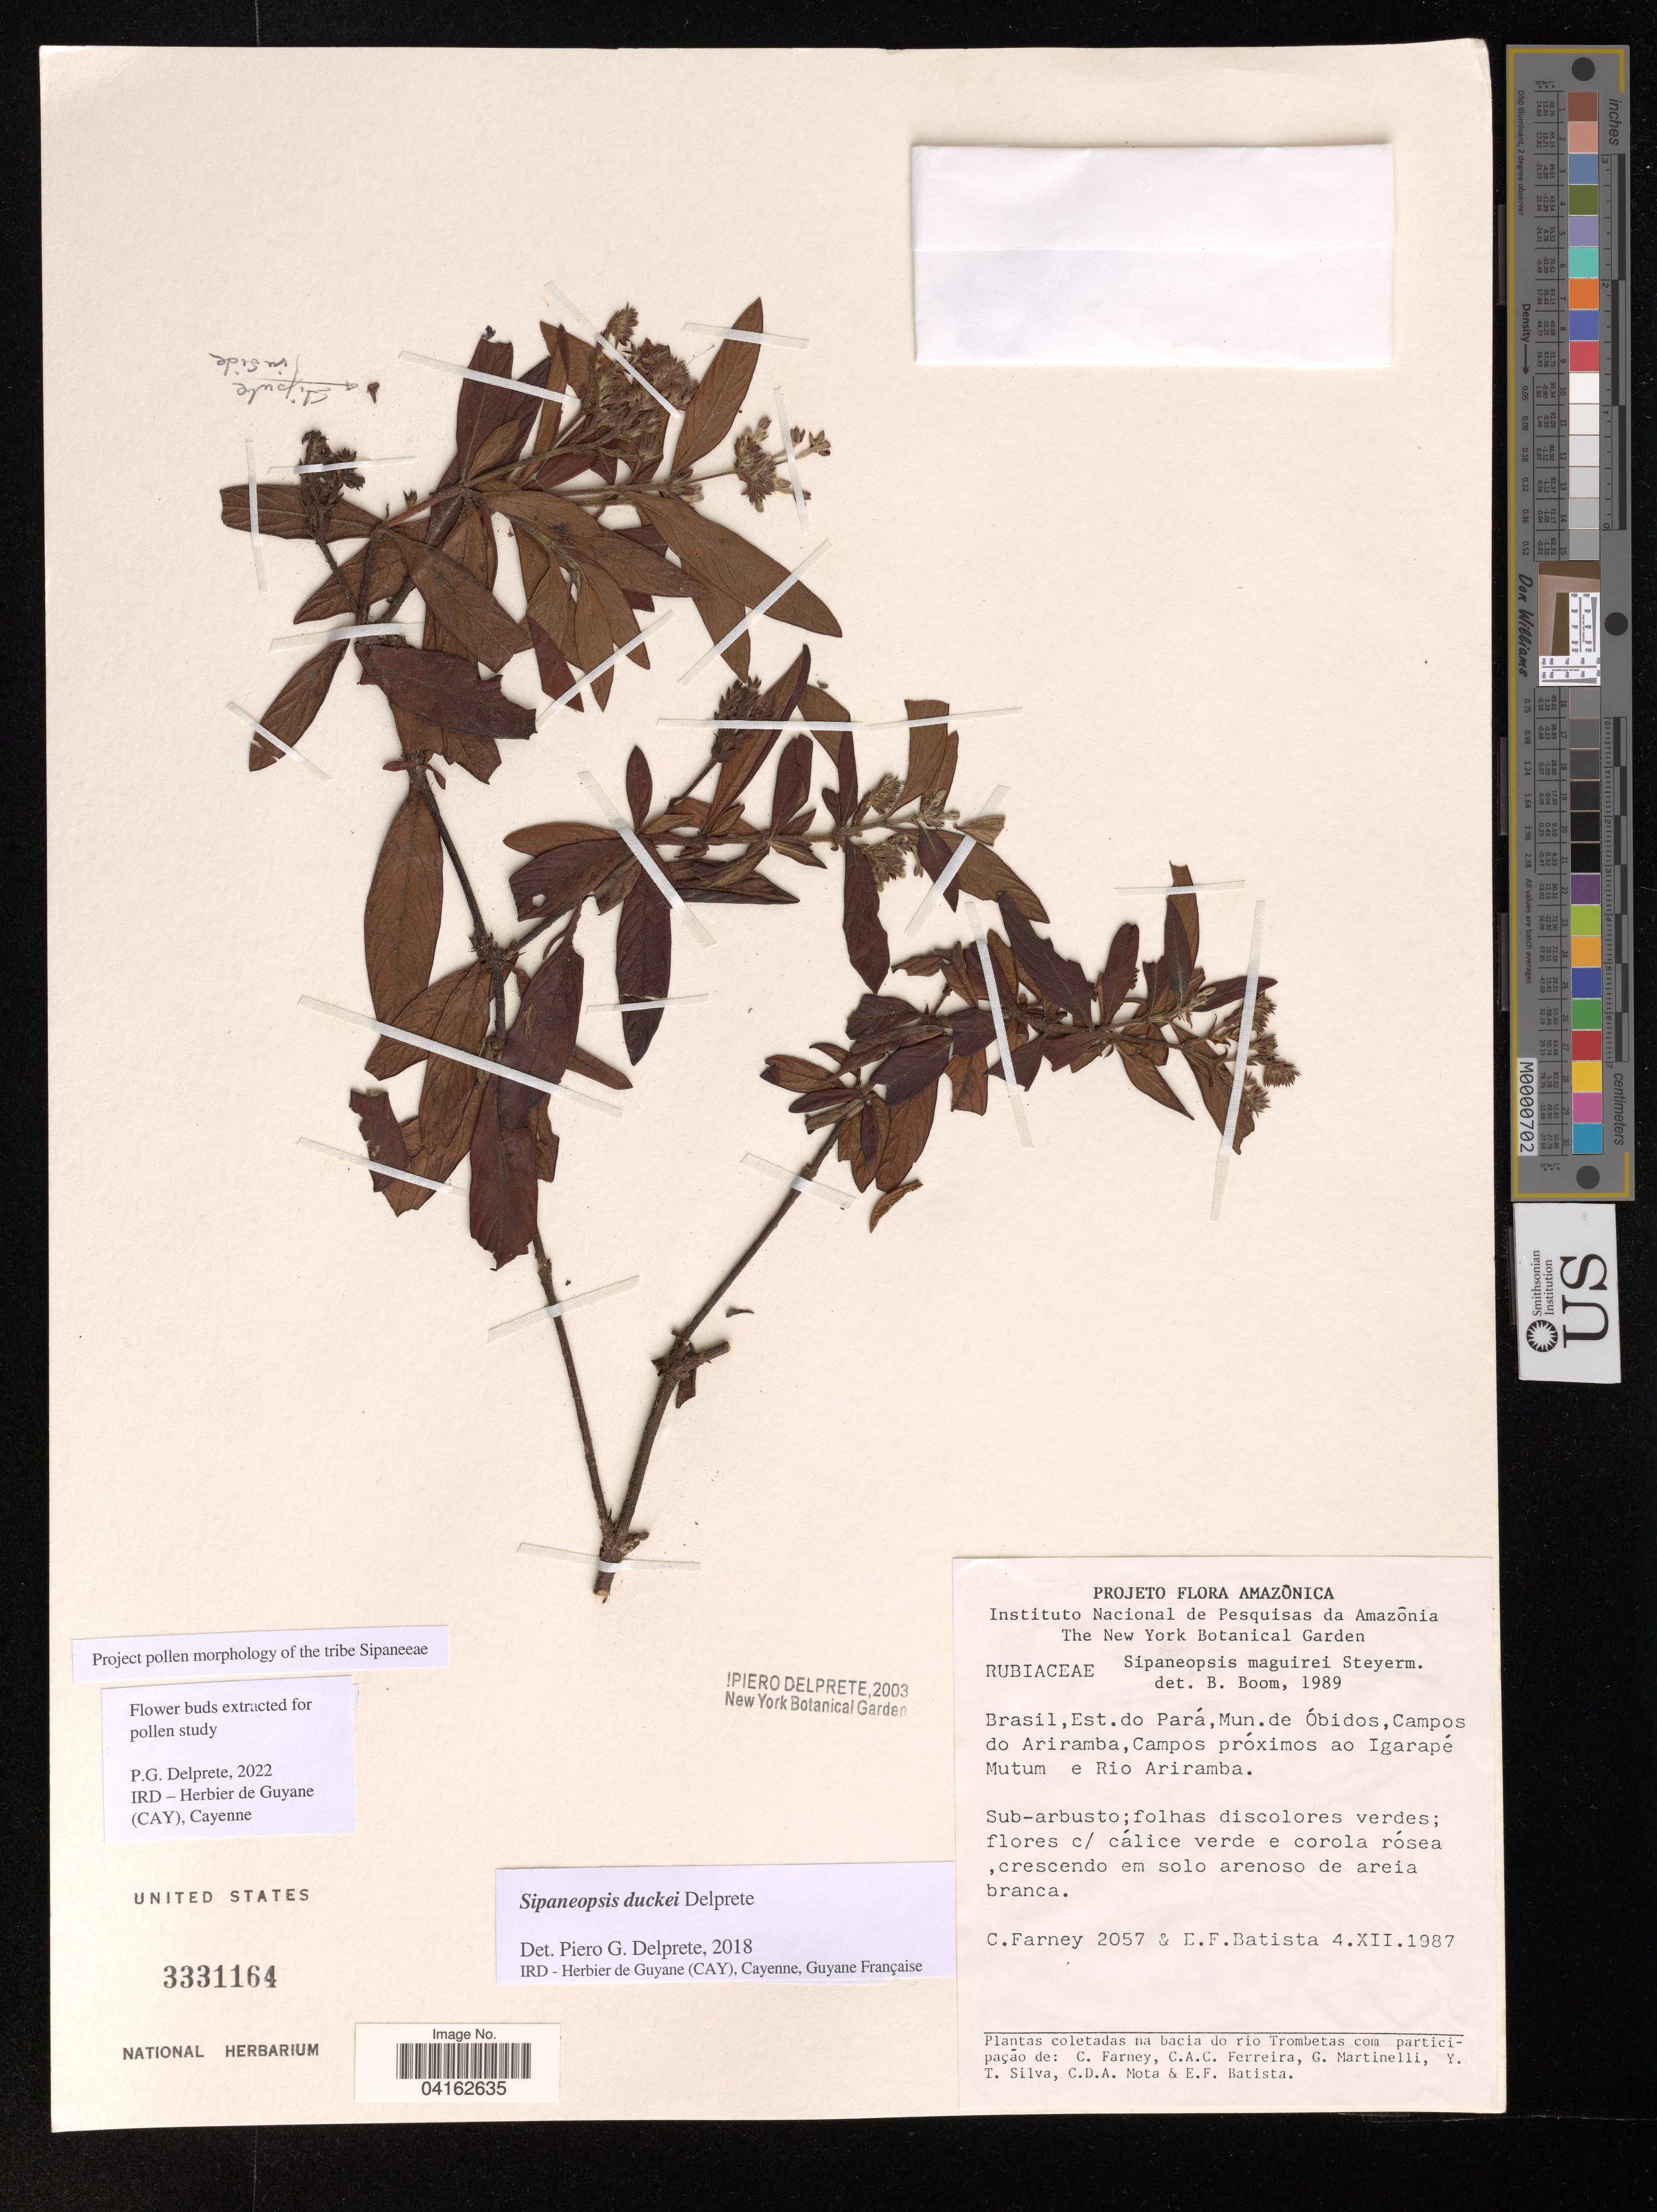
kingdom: Plantae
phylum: Tracheophyta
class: Magnoliopsida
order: Gentianales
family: Rubiaceae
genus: Sipaneopsis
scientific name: Sipaneopsis duckei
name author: Delprete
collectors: C. Farney & E. F. Batista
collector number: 2057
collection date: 1987-12-04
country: Brazil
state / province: Pará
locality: Amazônica. Mun. de Obidos, Campos do Ariramba, Campos próximos ao Igarapé Mutum e Rio Ariramba.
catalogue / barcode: US 3331164